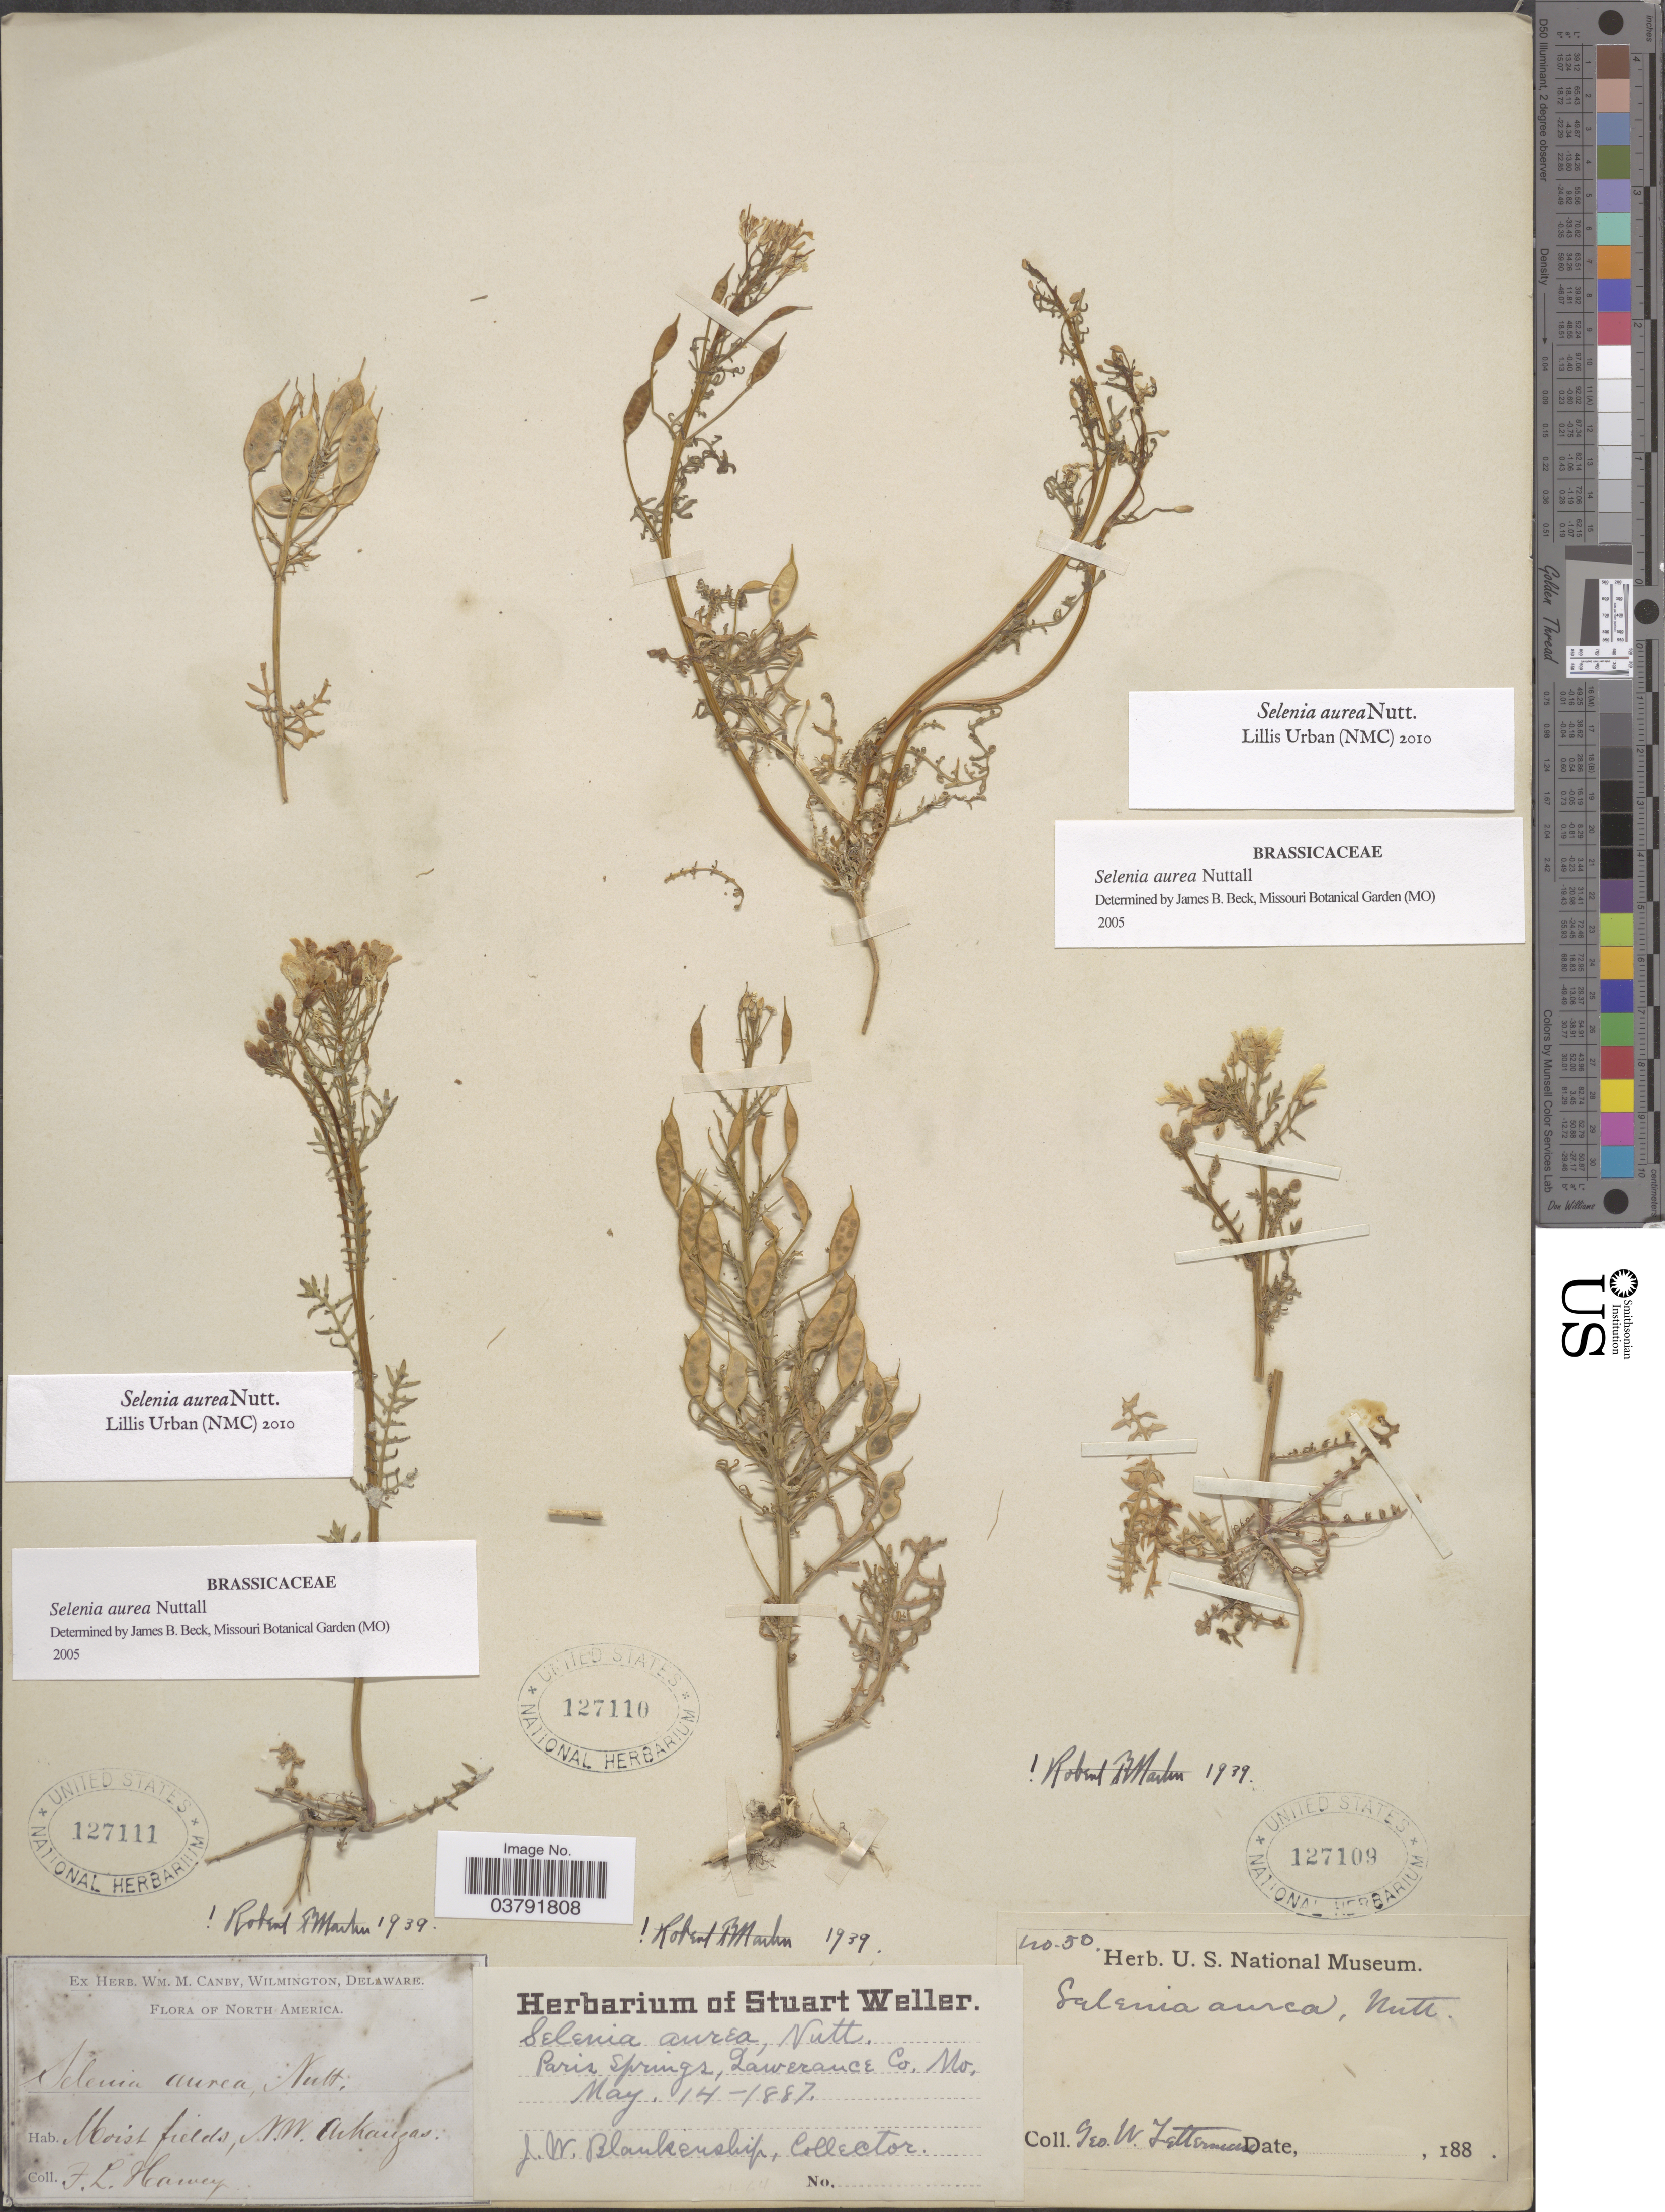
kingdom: Plantae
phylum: Tracheophyta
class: Magnoliopsida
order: Brassicales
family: Brassicaceae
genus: Selenia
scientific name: Selenia aurea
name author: Nutt.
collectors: F. L. Harvey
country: United States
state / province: Arkansas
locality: Moist fields, N. W. Arkansas.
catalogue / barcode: US 127111